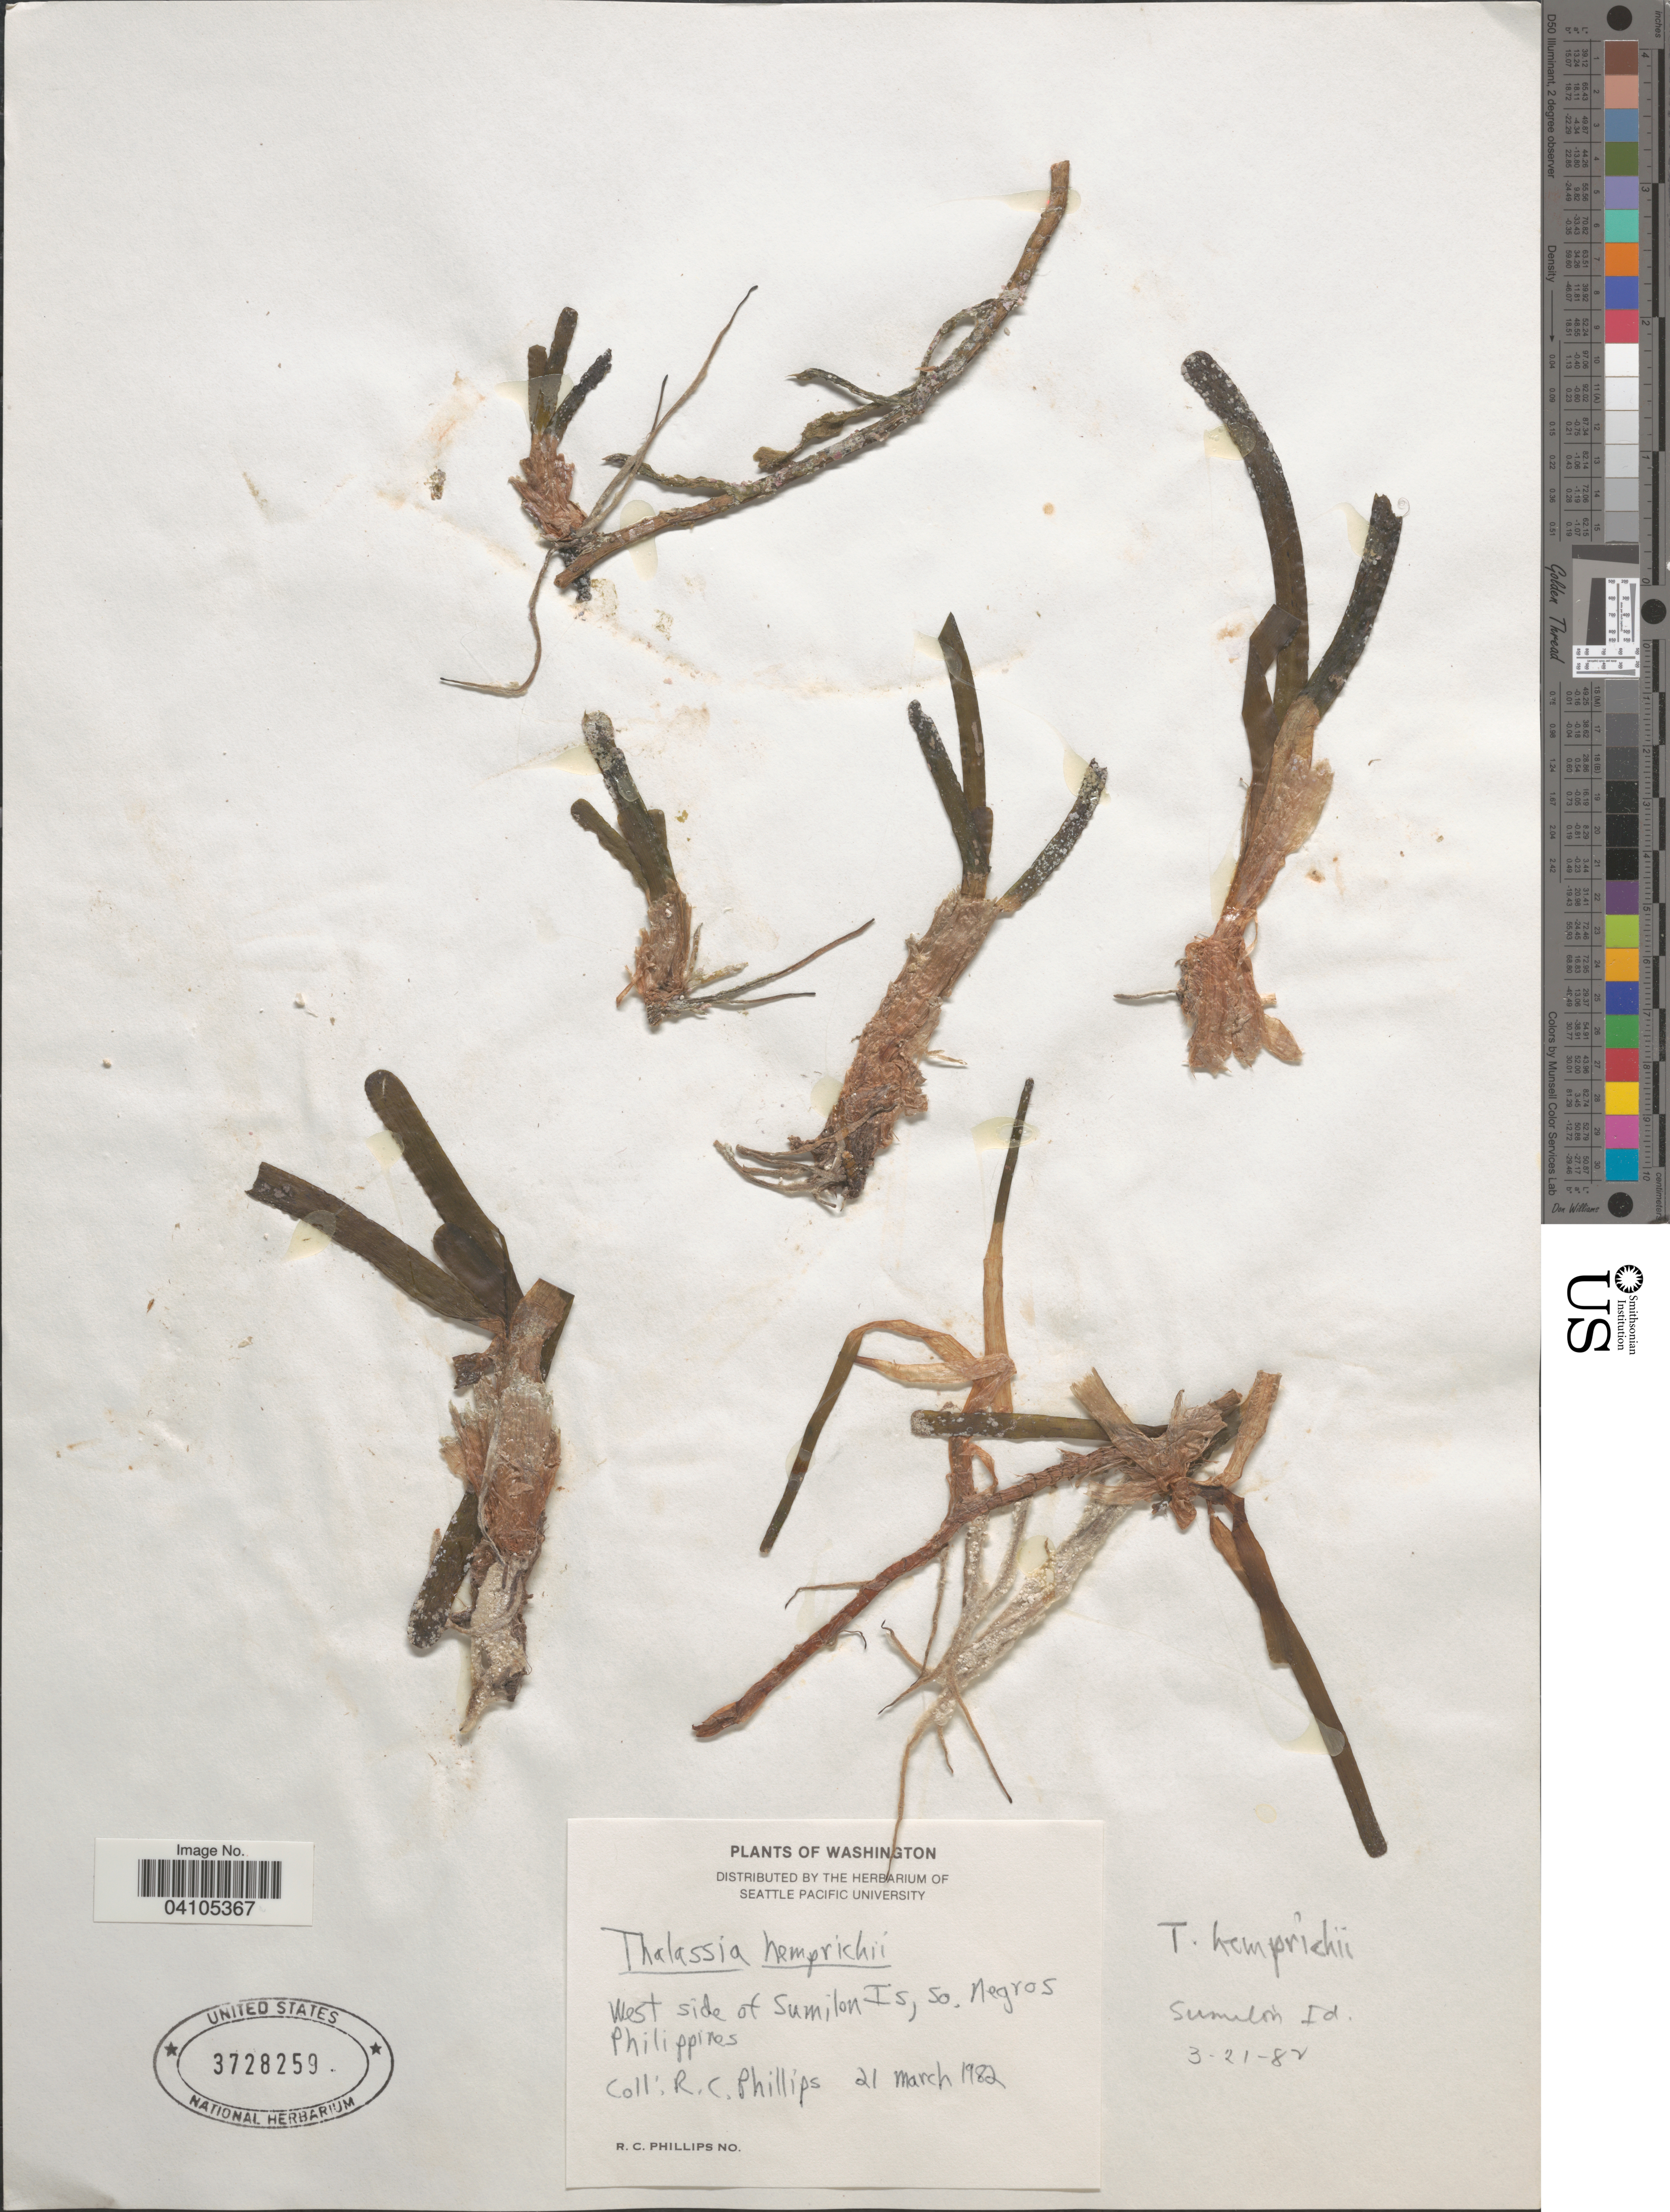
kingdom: Plantae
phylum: Tracheophyta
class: Liliopsida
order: Alismatales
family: Hydrocharitaceae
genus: Thalassia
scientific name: Thalassia hemprichii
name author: Asch.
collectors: R. C. Phillips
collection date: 1982-03-21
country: Philippines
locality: West side of Sumilon Is, So. Negros.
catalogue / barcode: US 3728259